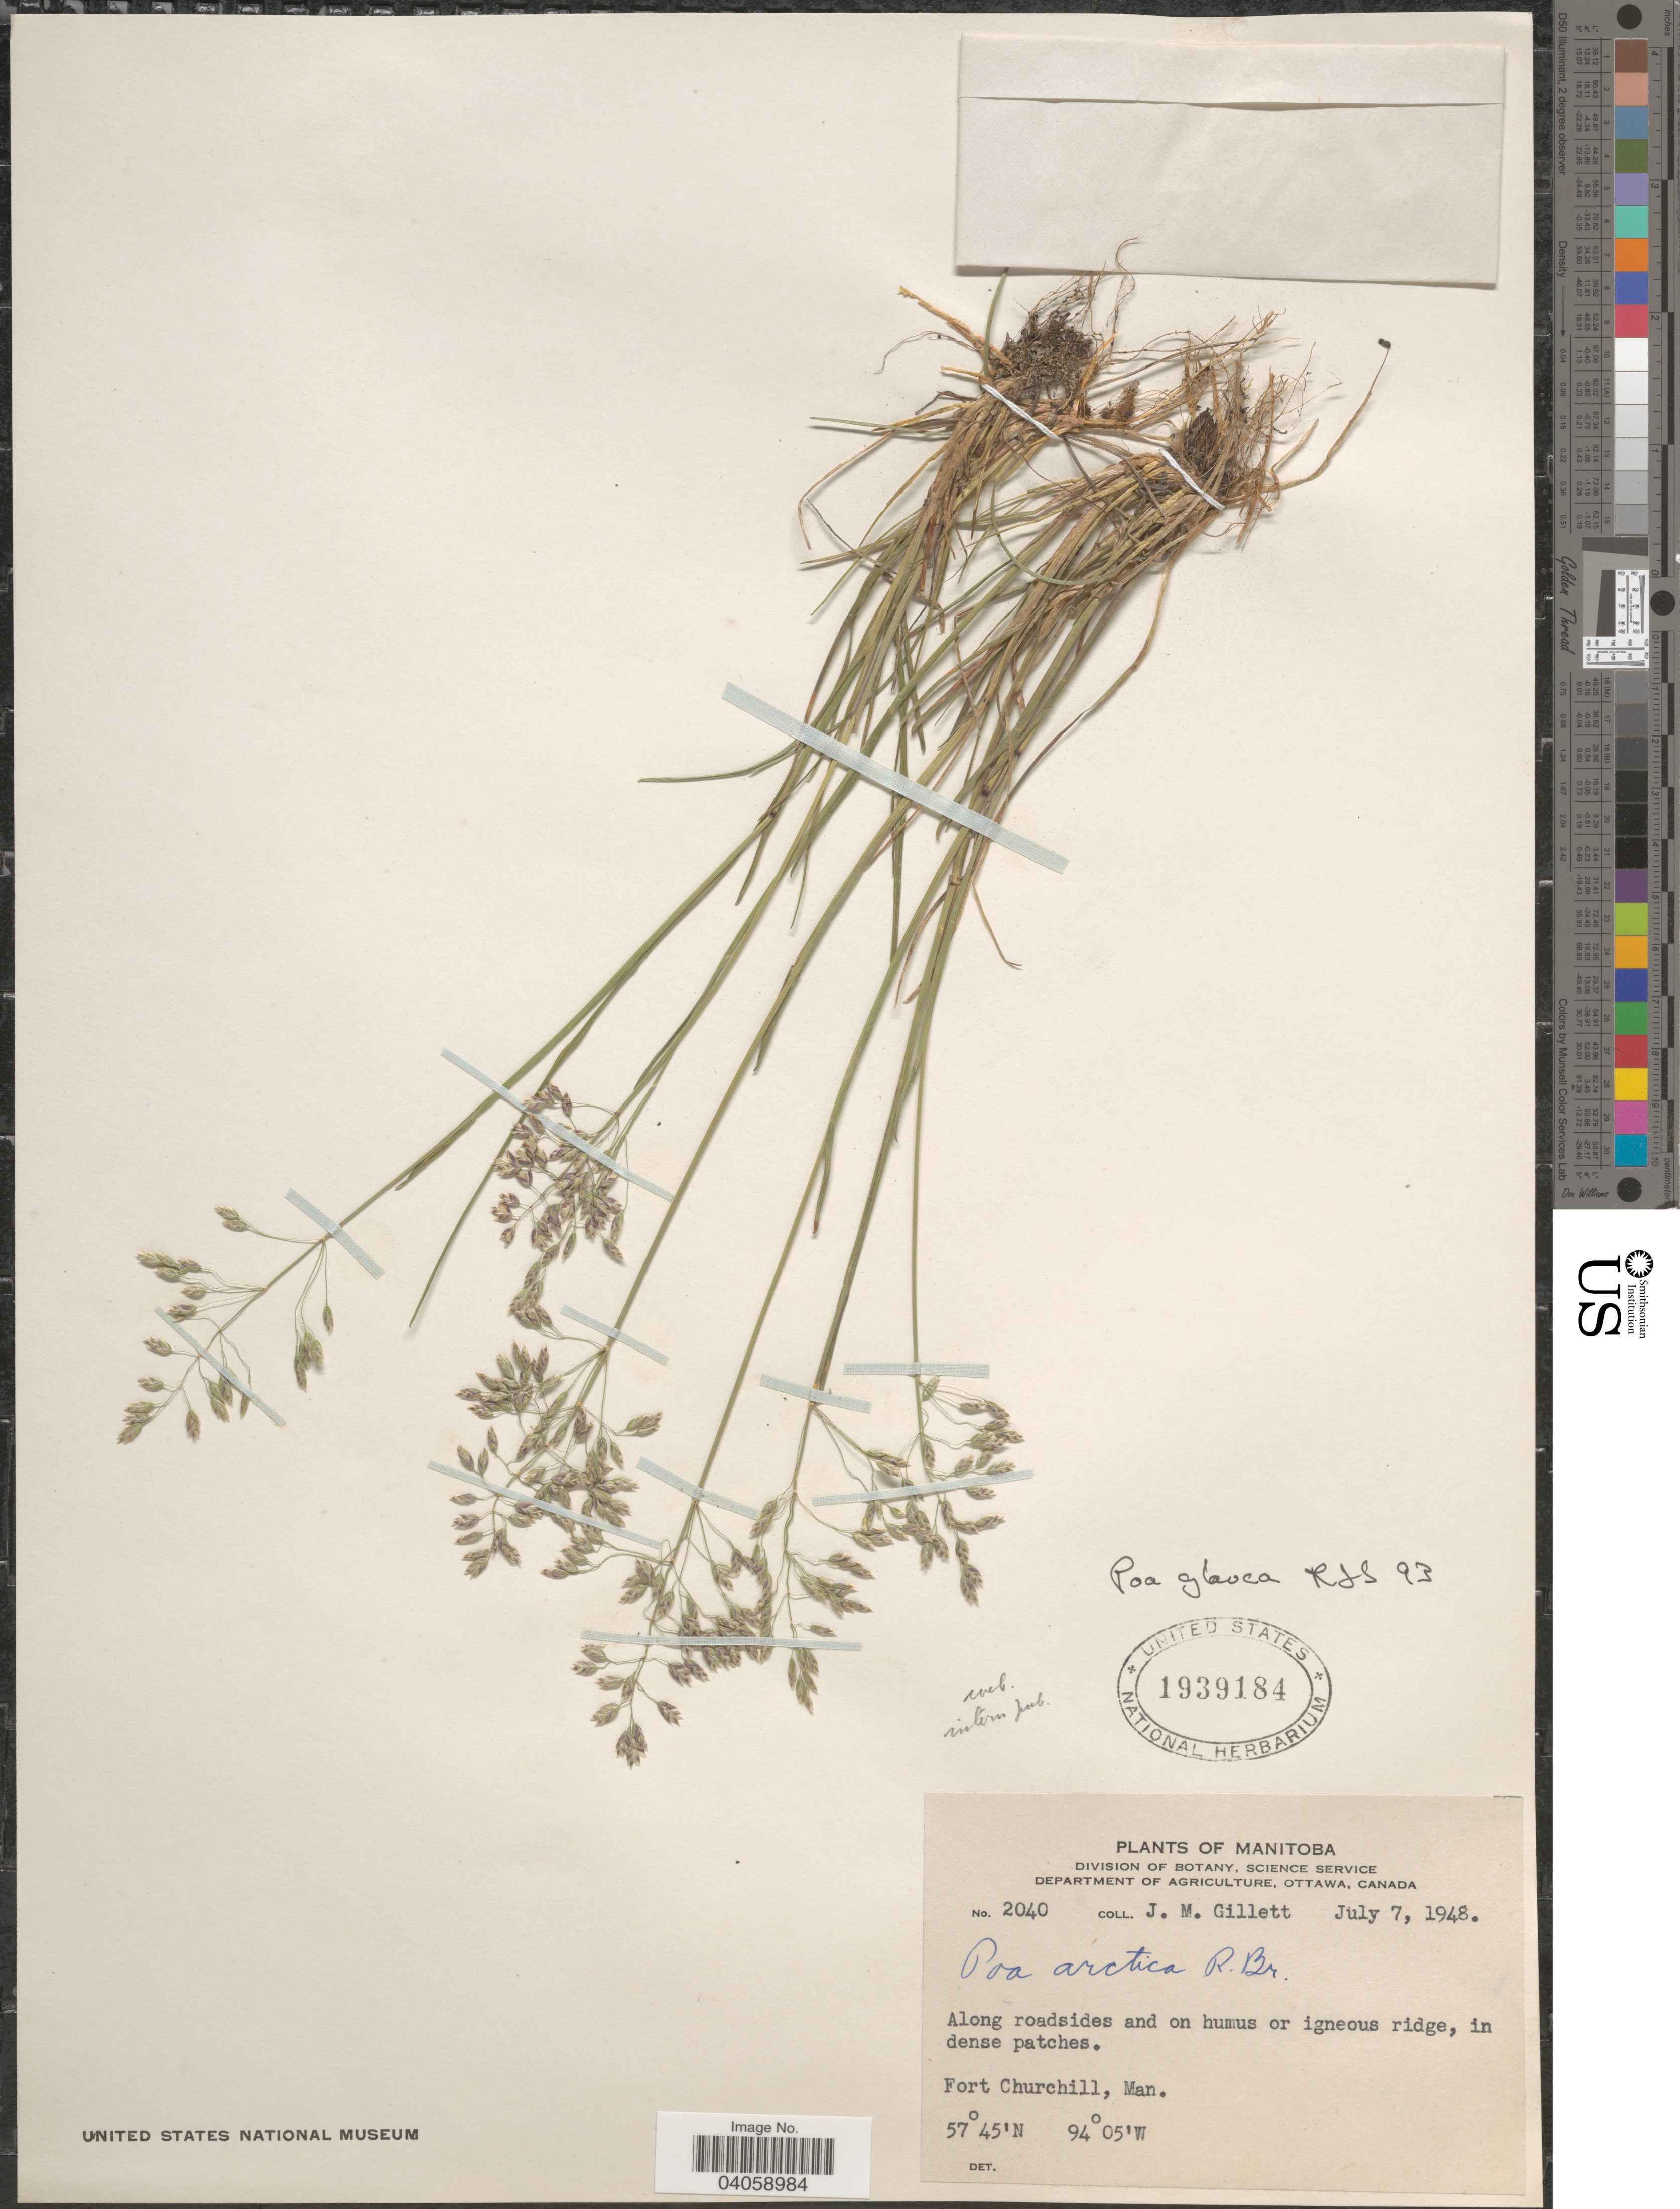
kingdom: Plantae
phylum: Tracheophyta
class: Liliopsida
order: Poales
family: Poaceae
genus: Poa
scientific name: Poa glauca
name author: Vahl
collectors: J. M. Gillett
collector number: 2040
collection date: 1948-07-07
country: Canada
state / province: Manitoba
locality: Fort Churchill.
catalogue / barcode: US 1939184